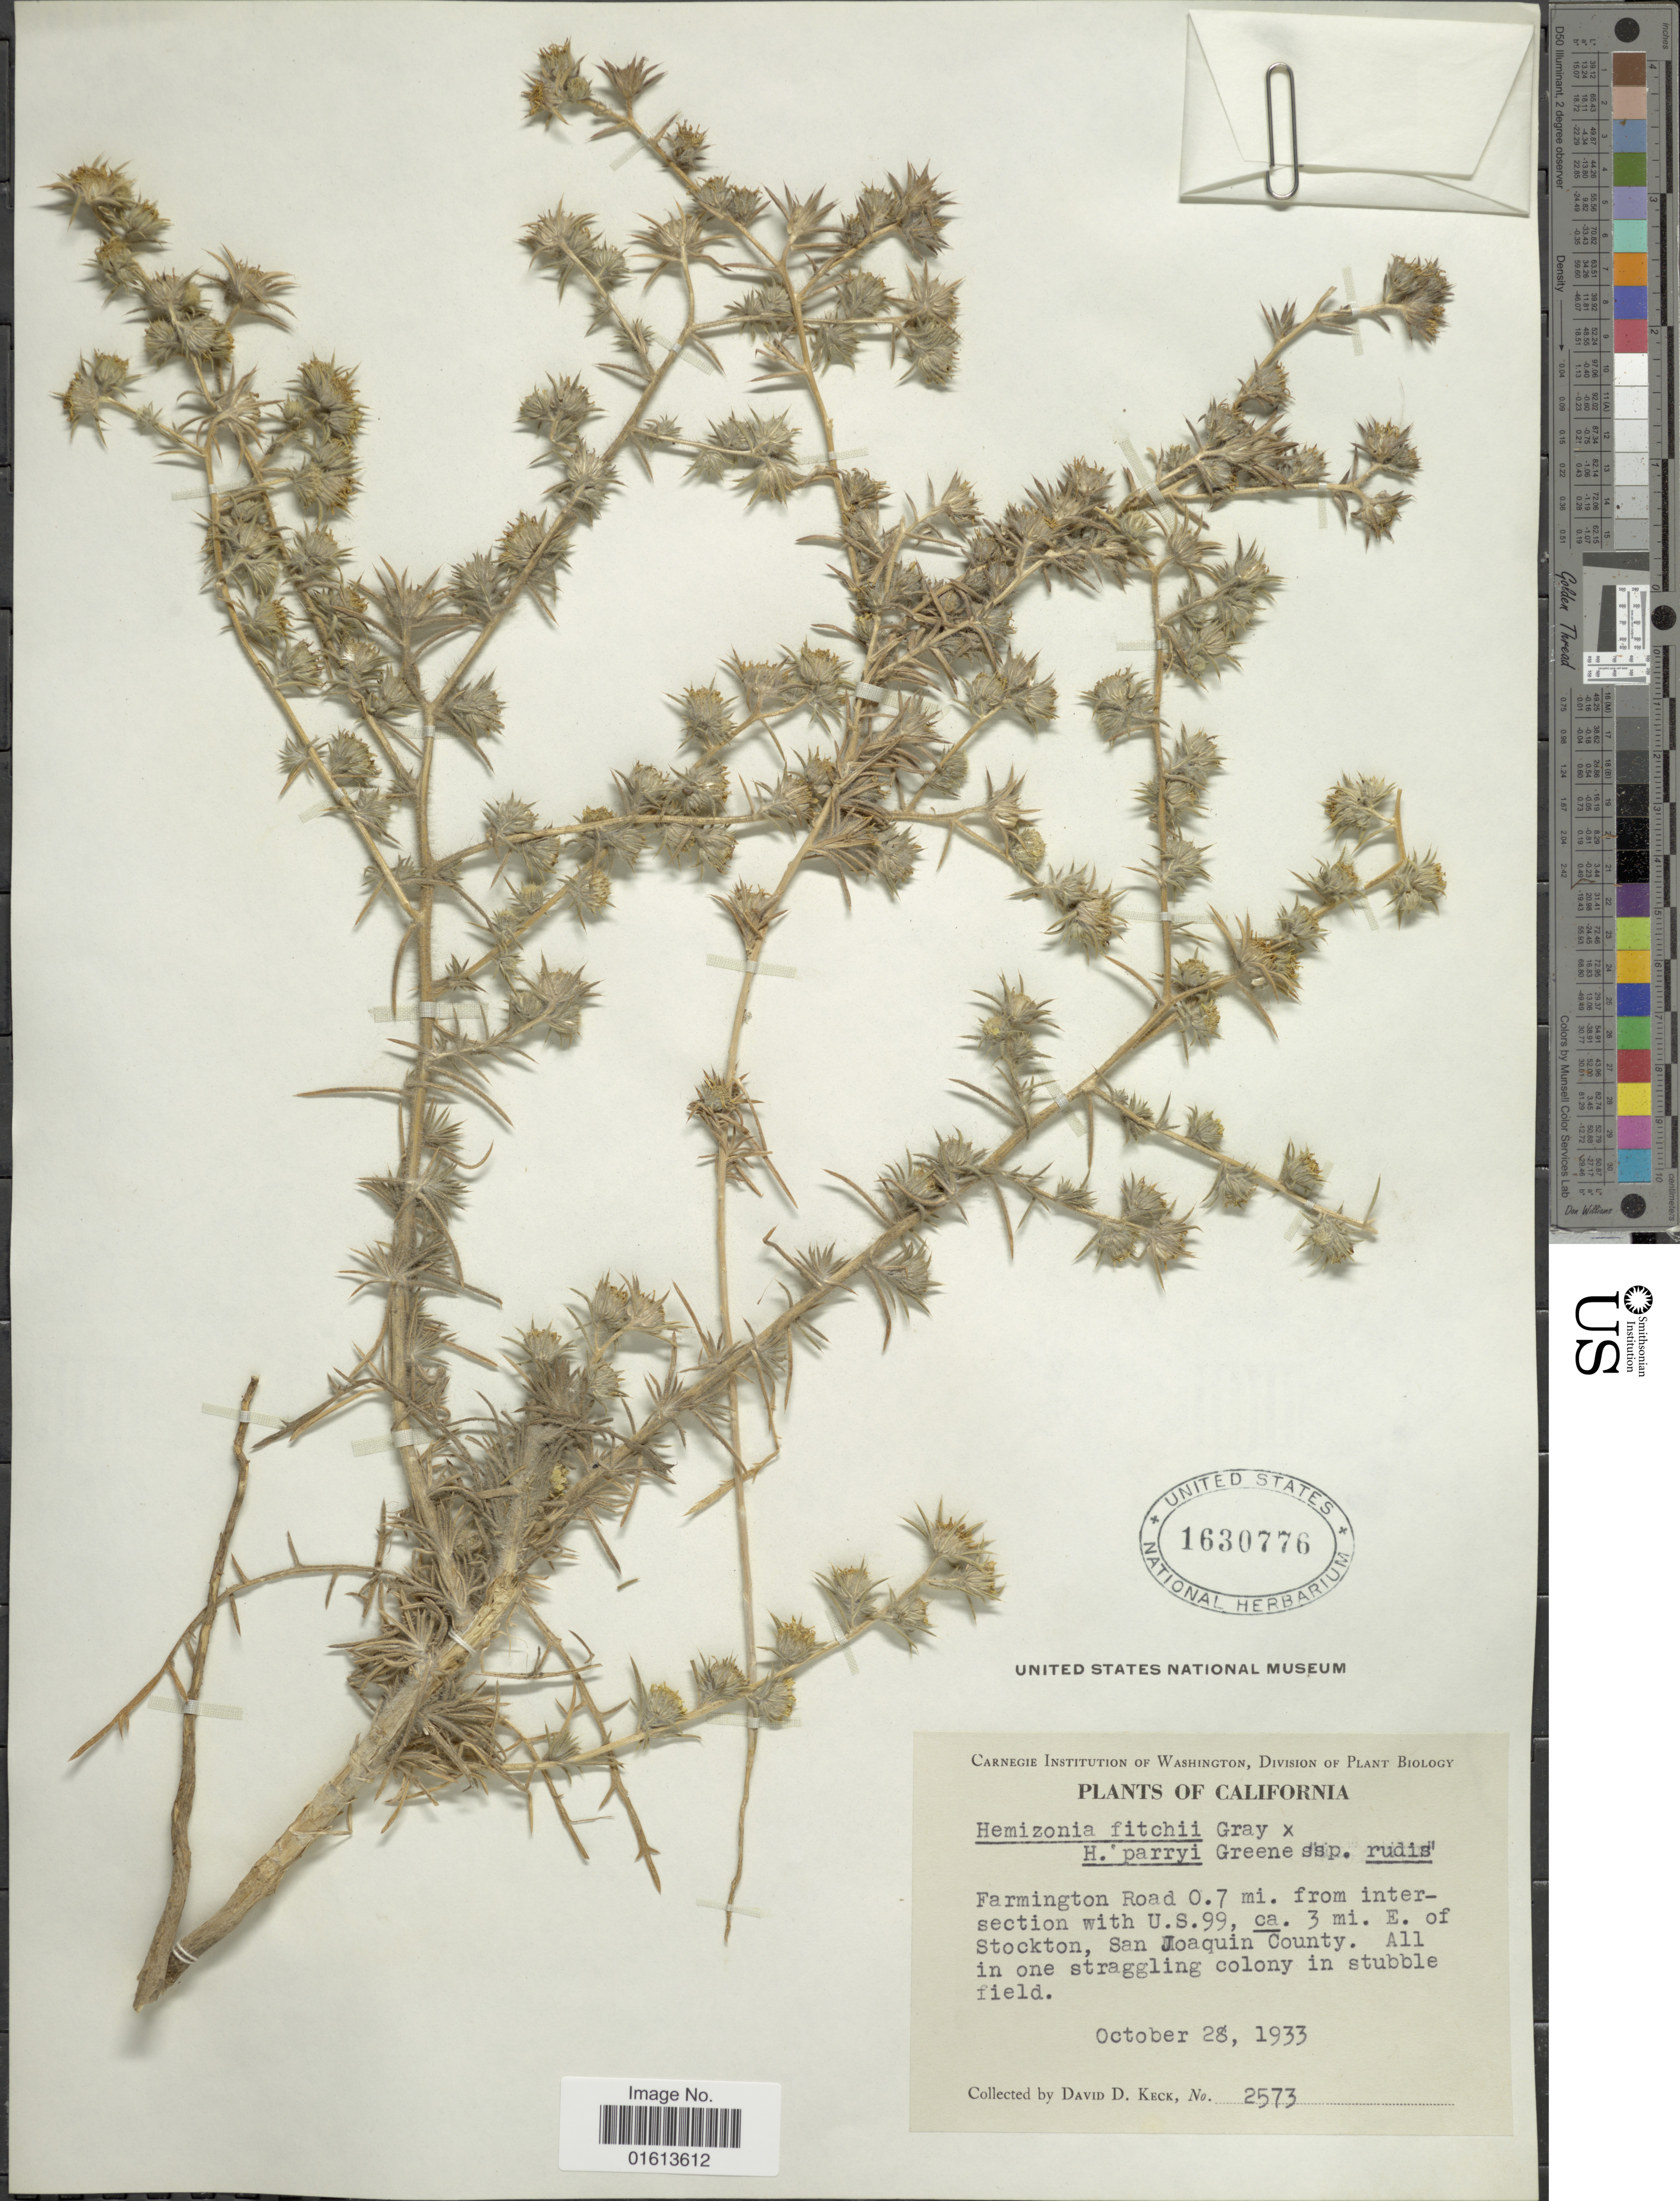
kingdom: Plantae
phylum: Tracheophyta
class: Magnoliopsida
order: Asterales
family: Asteraceae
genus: Centromadia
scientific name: Centromadia fitchii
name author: (A. Gray) Greene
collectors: D. D. Keck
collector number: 2573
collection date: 1933-10-28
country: United States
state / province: California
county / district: San Joaquin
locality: California. Farmington Road 0.7 mi. from intersection with U. S. 99, ca. 3 mi. E. of Stockton, San Joaquin County.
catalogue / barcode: US 1630776